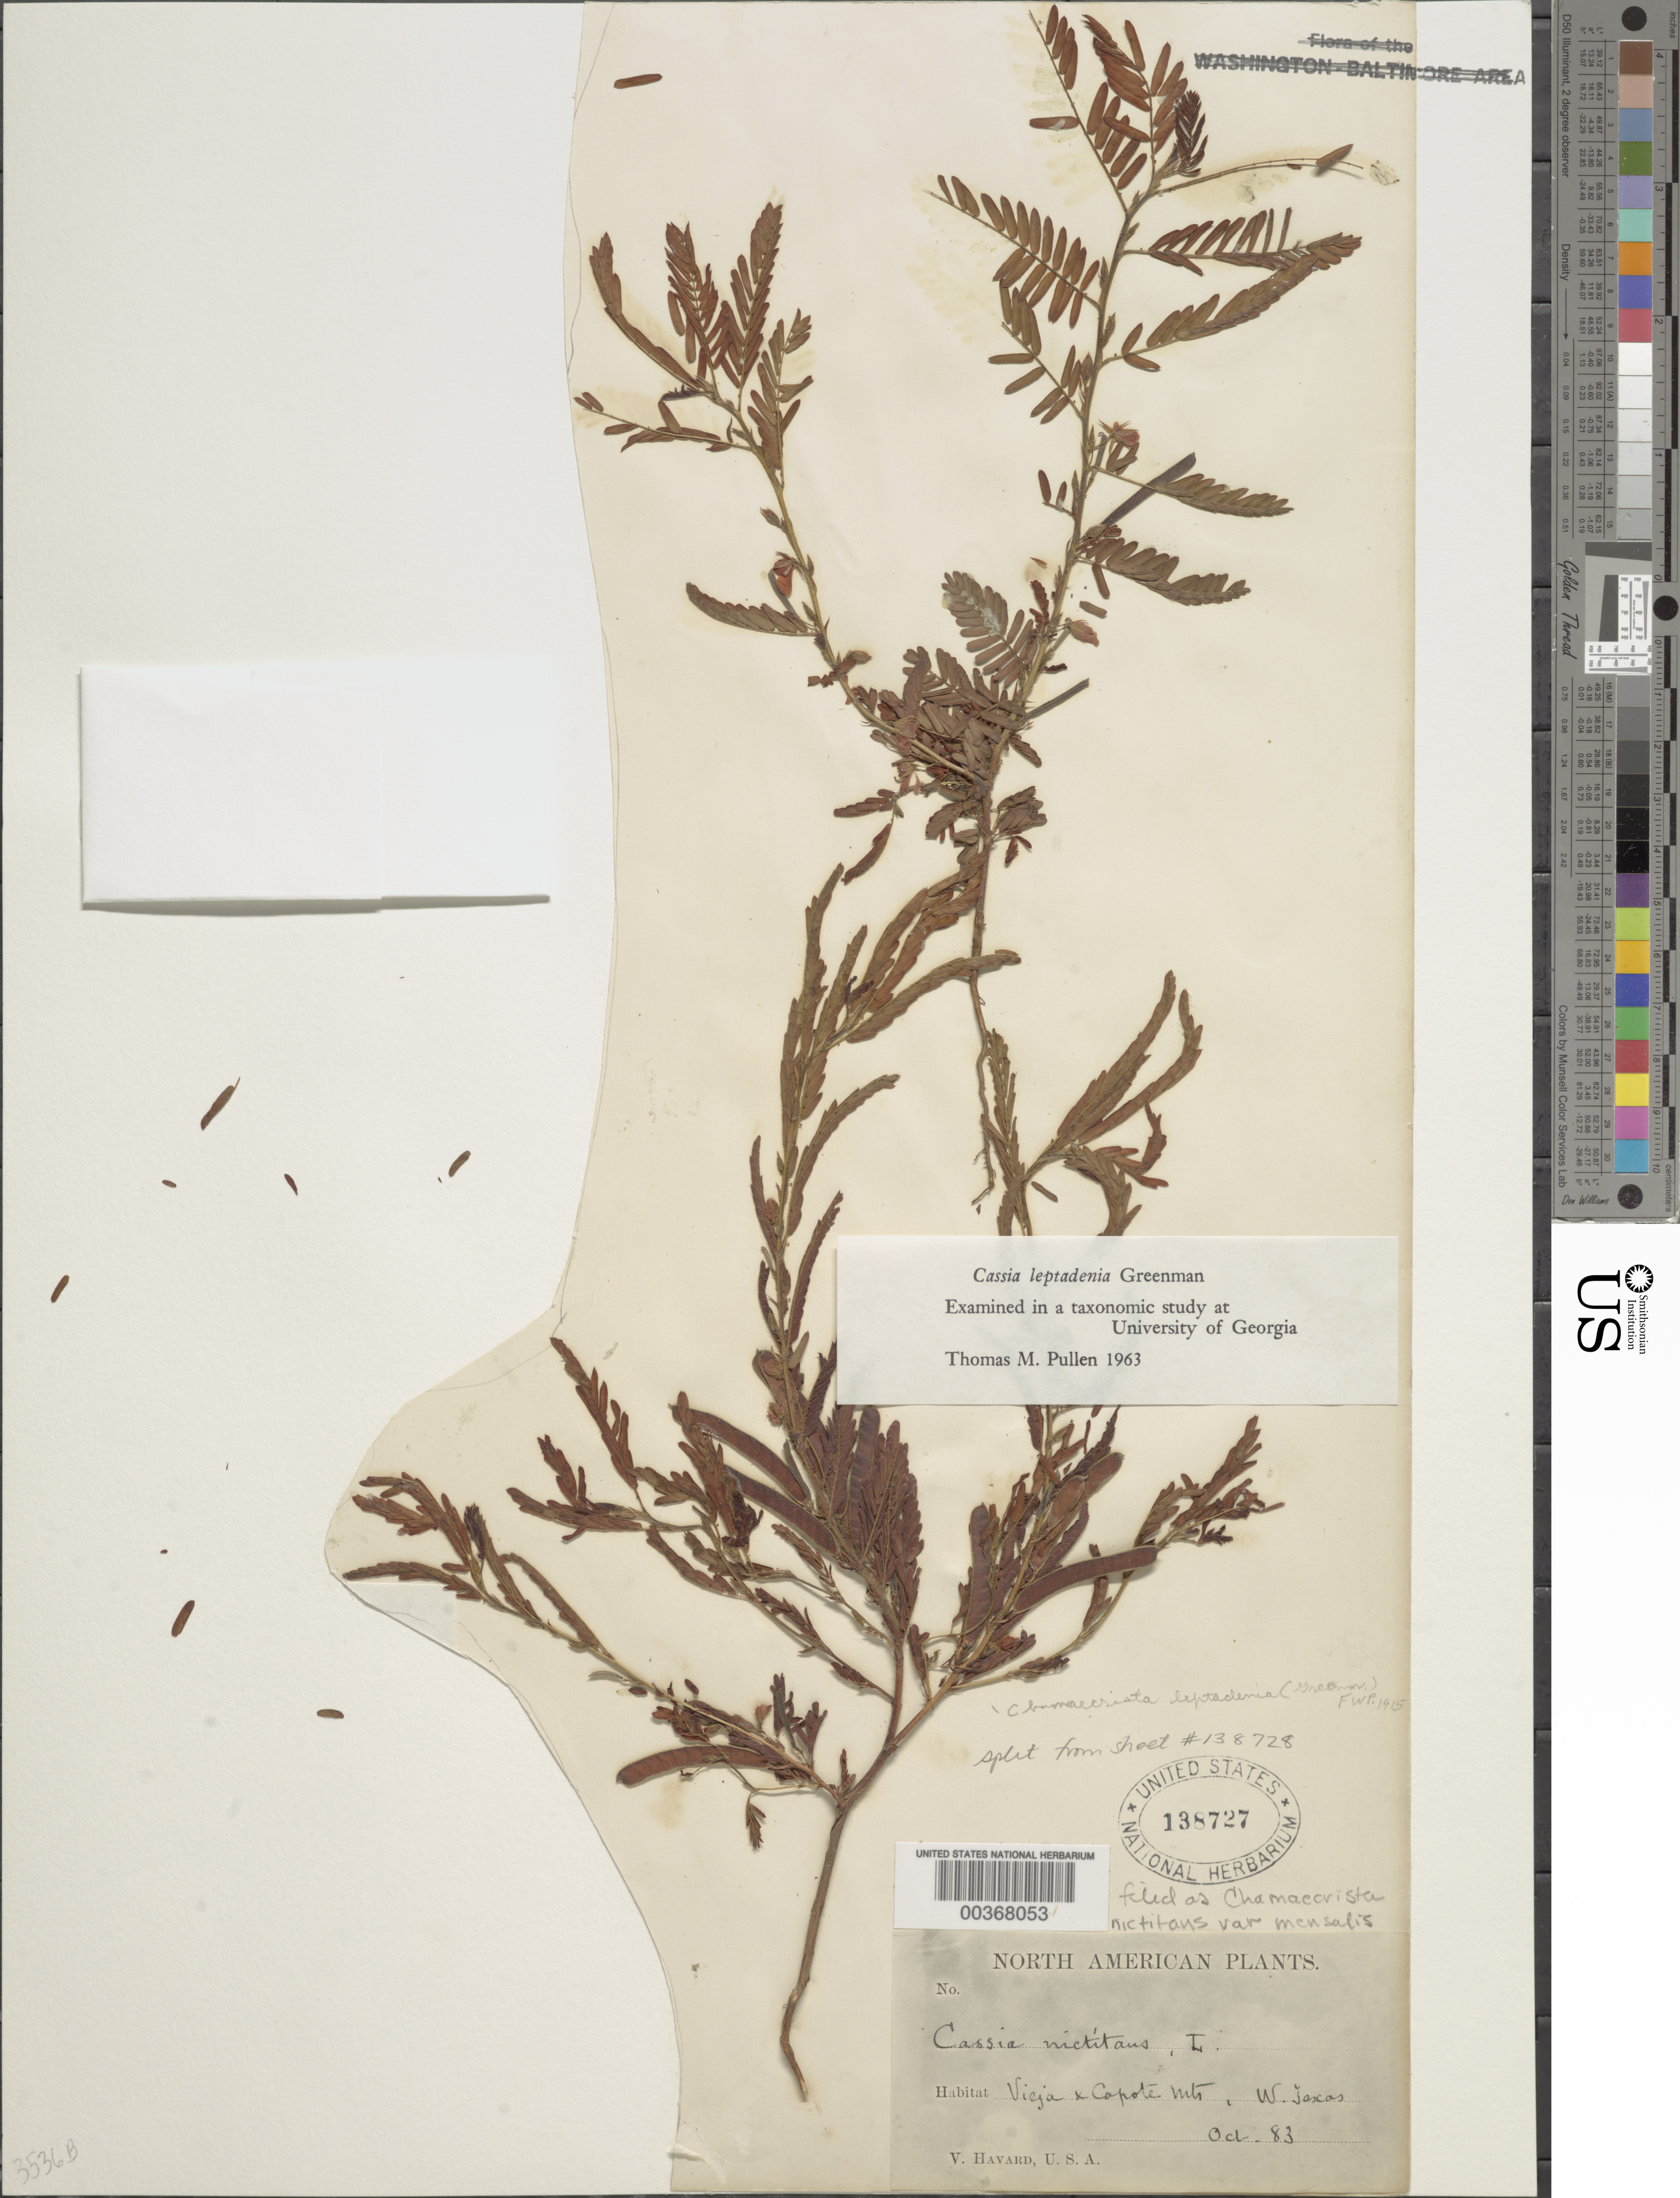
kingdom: Plantae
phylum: Tracheophyta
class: Magnoliopsida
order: Fabales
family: Fabaceae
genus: Chamaecrista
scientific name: Chamaecrista nictitans var. mensalis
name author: (Greenm.) H.S. Irwin & Barneby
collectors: V. Havard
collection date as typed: Oct 1883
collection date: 1883-10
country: United States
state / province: Texas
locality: Vieja and capote mts.; west texas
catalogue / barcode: US 138727